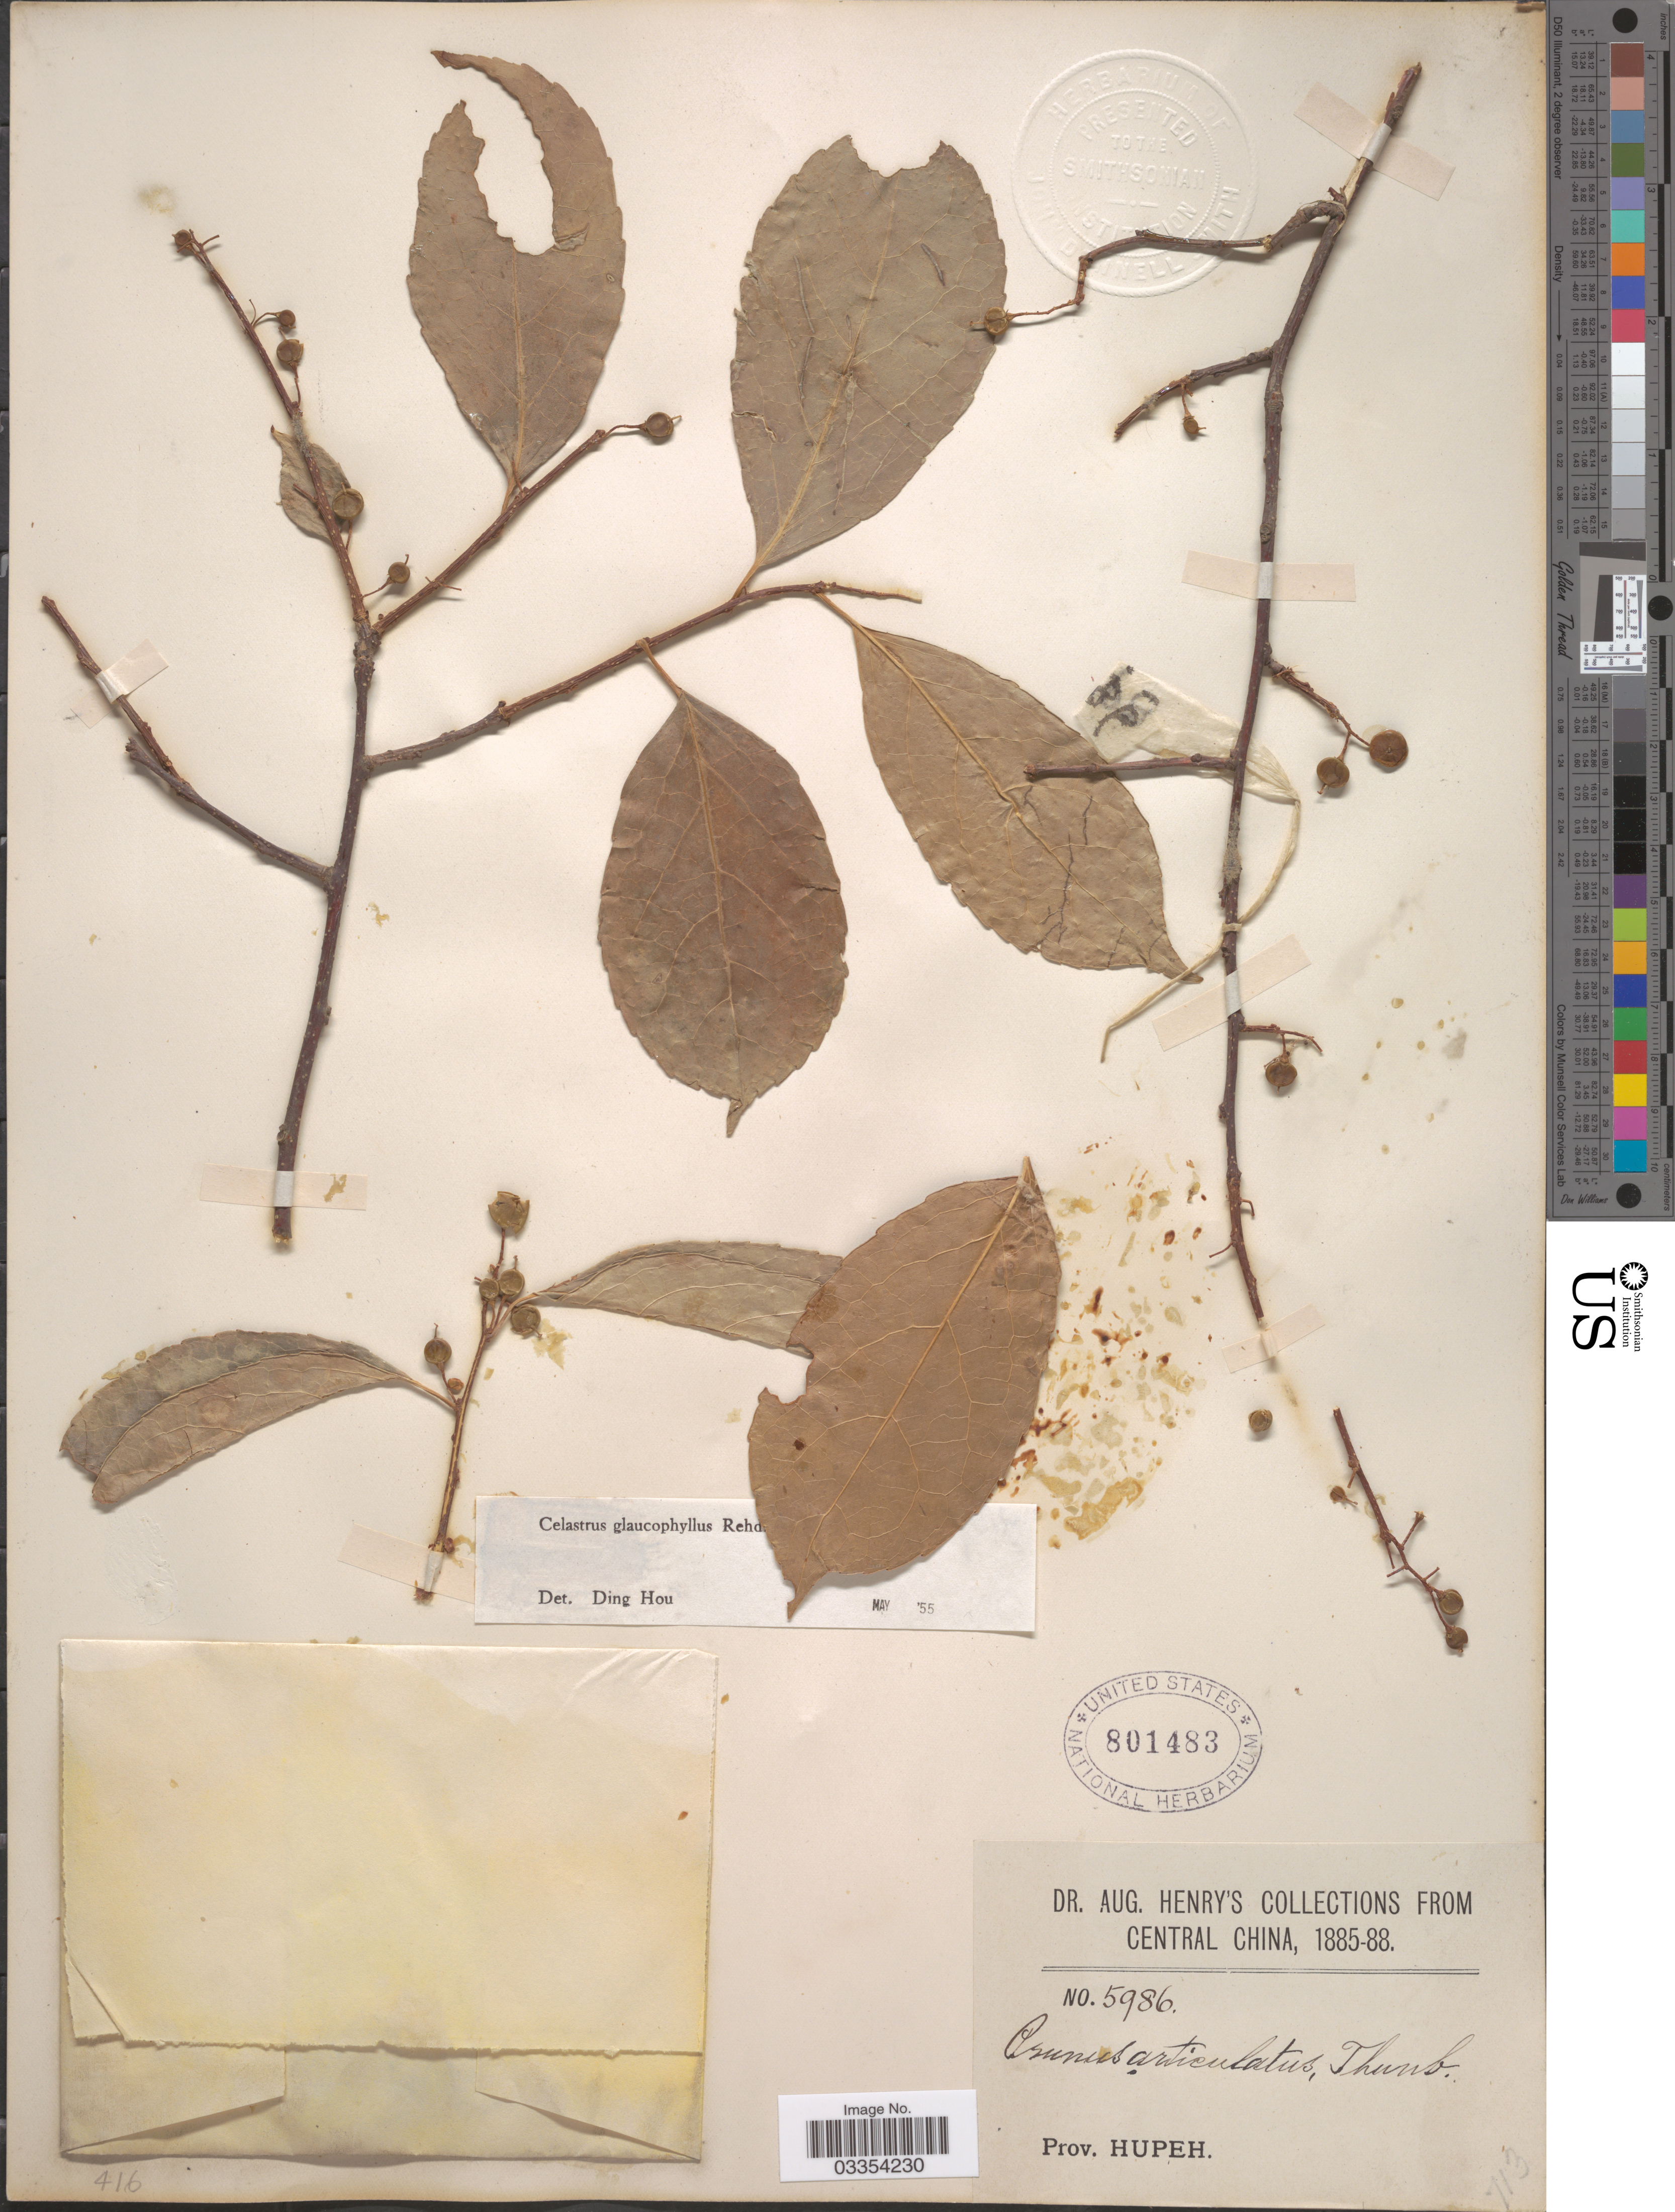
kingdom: Plantae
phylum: Tracheophyta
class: Magnoliopsida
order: Celastrales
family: Celastraceae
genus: Celastrus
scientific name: Celastrus glaucophyllus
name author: Rehder & E.H. Wilson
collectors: A. Henry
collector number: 5986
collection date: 1885/1888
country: China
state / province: Hubei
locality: Central China. Prov. Hupeh.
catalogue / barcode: US 801483